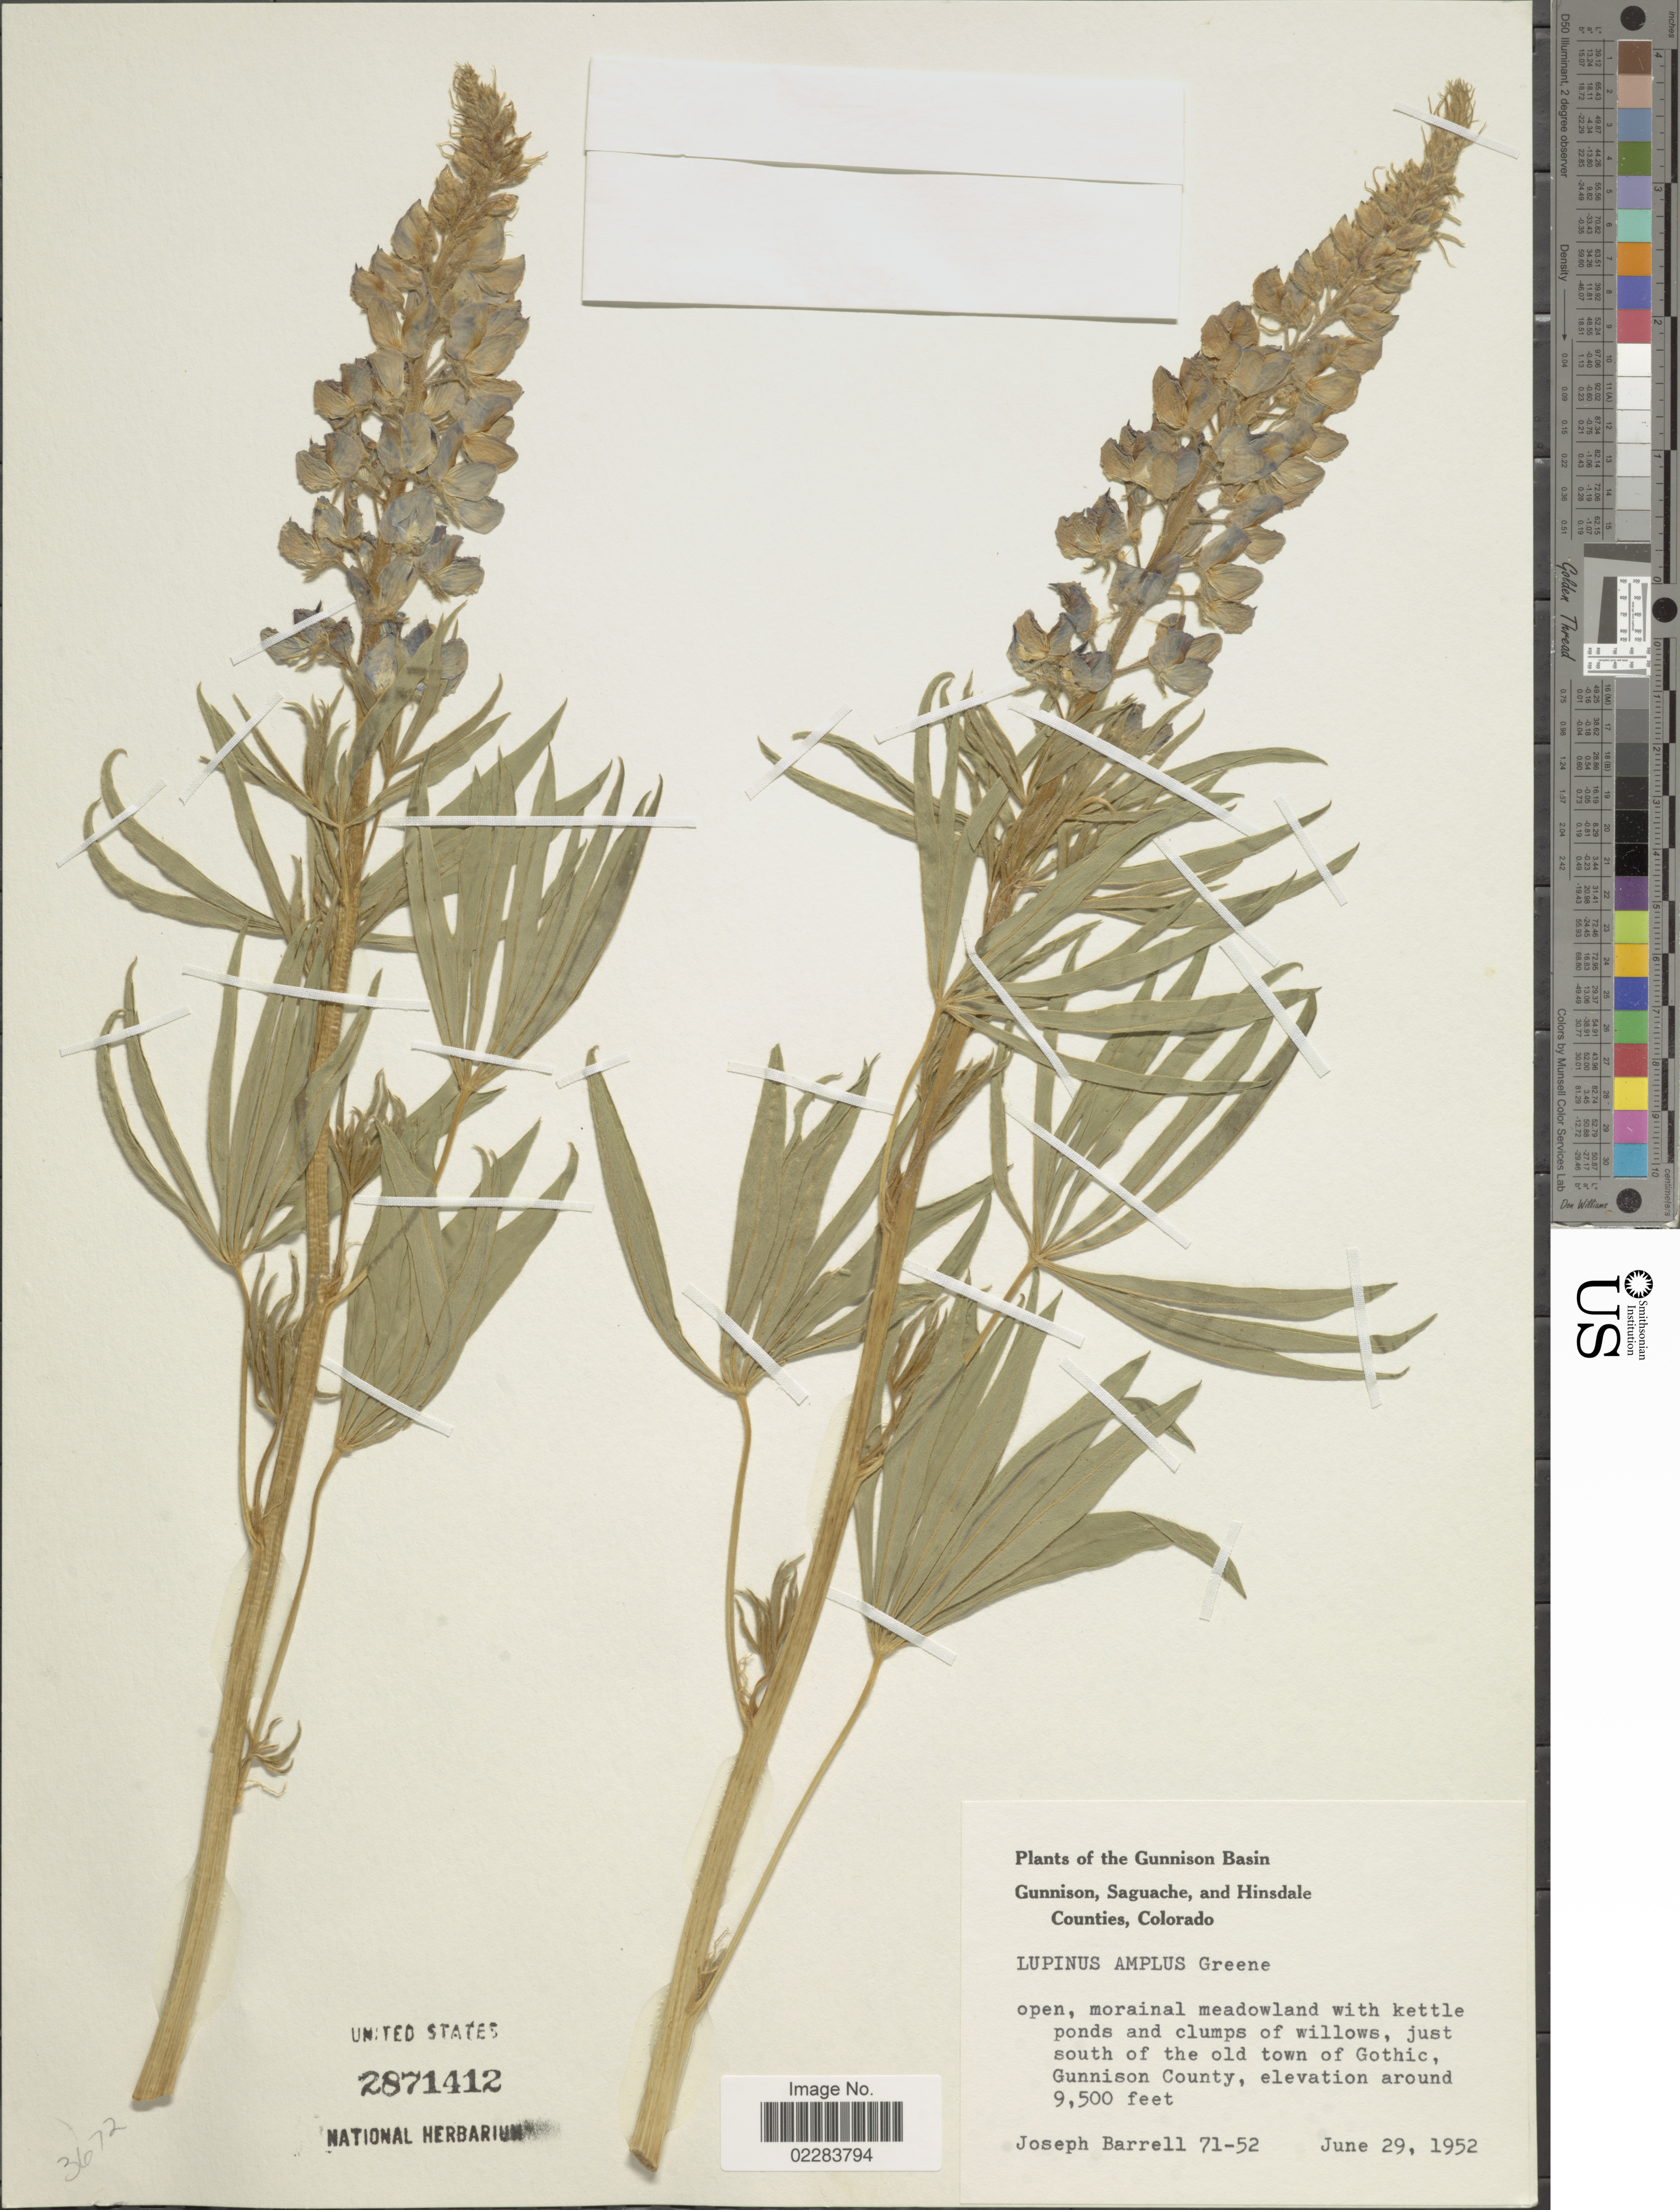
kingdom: Plantae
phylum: Tracheophyta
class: Magnoliopsida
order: Fabales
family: Fabaceae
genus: Lupinus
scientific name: Lupinus amplus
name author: Greene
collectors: J. Barrell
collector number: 71-52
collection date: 1952-06-29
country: United States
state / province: Colorado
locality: Gunnison Basin. Gunnison, Saguache, and Hinsdale Counties. open, morainel meadowland with kettle ponds and clumps of willows, just south of the old town Gothic, Gunnison County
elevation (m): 2896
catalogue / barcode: US 2871421